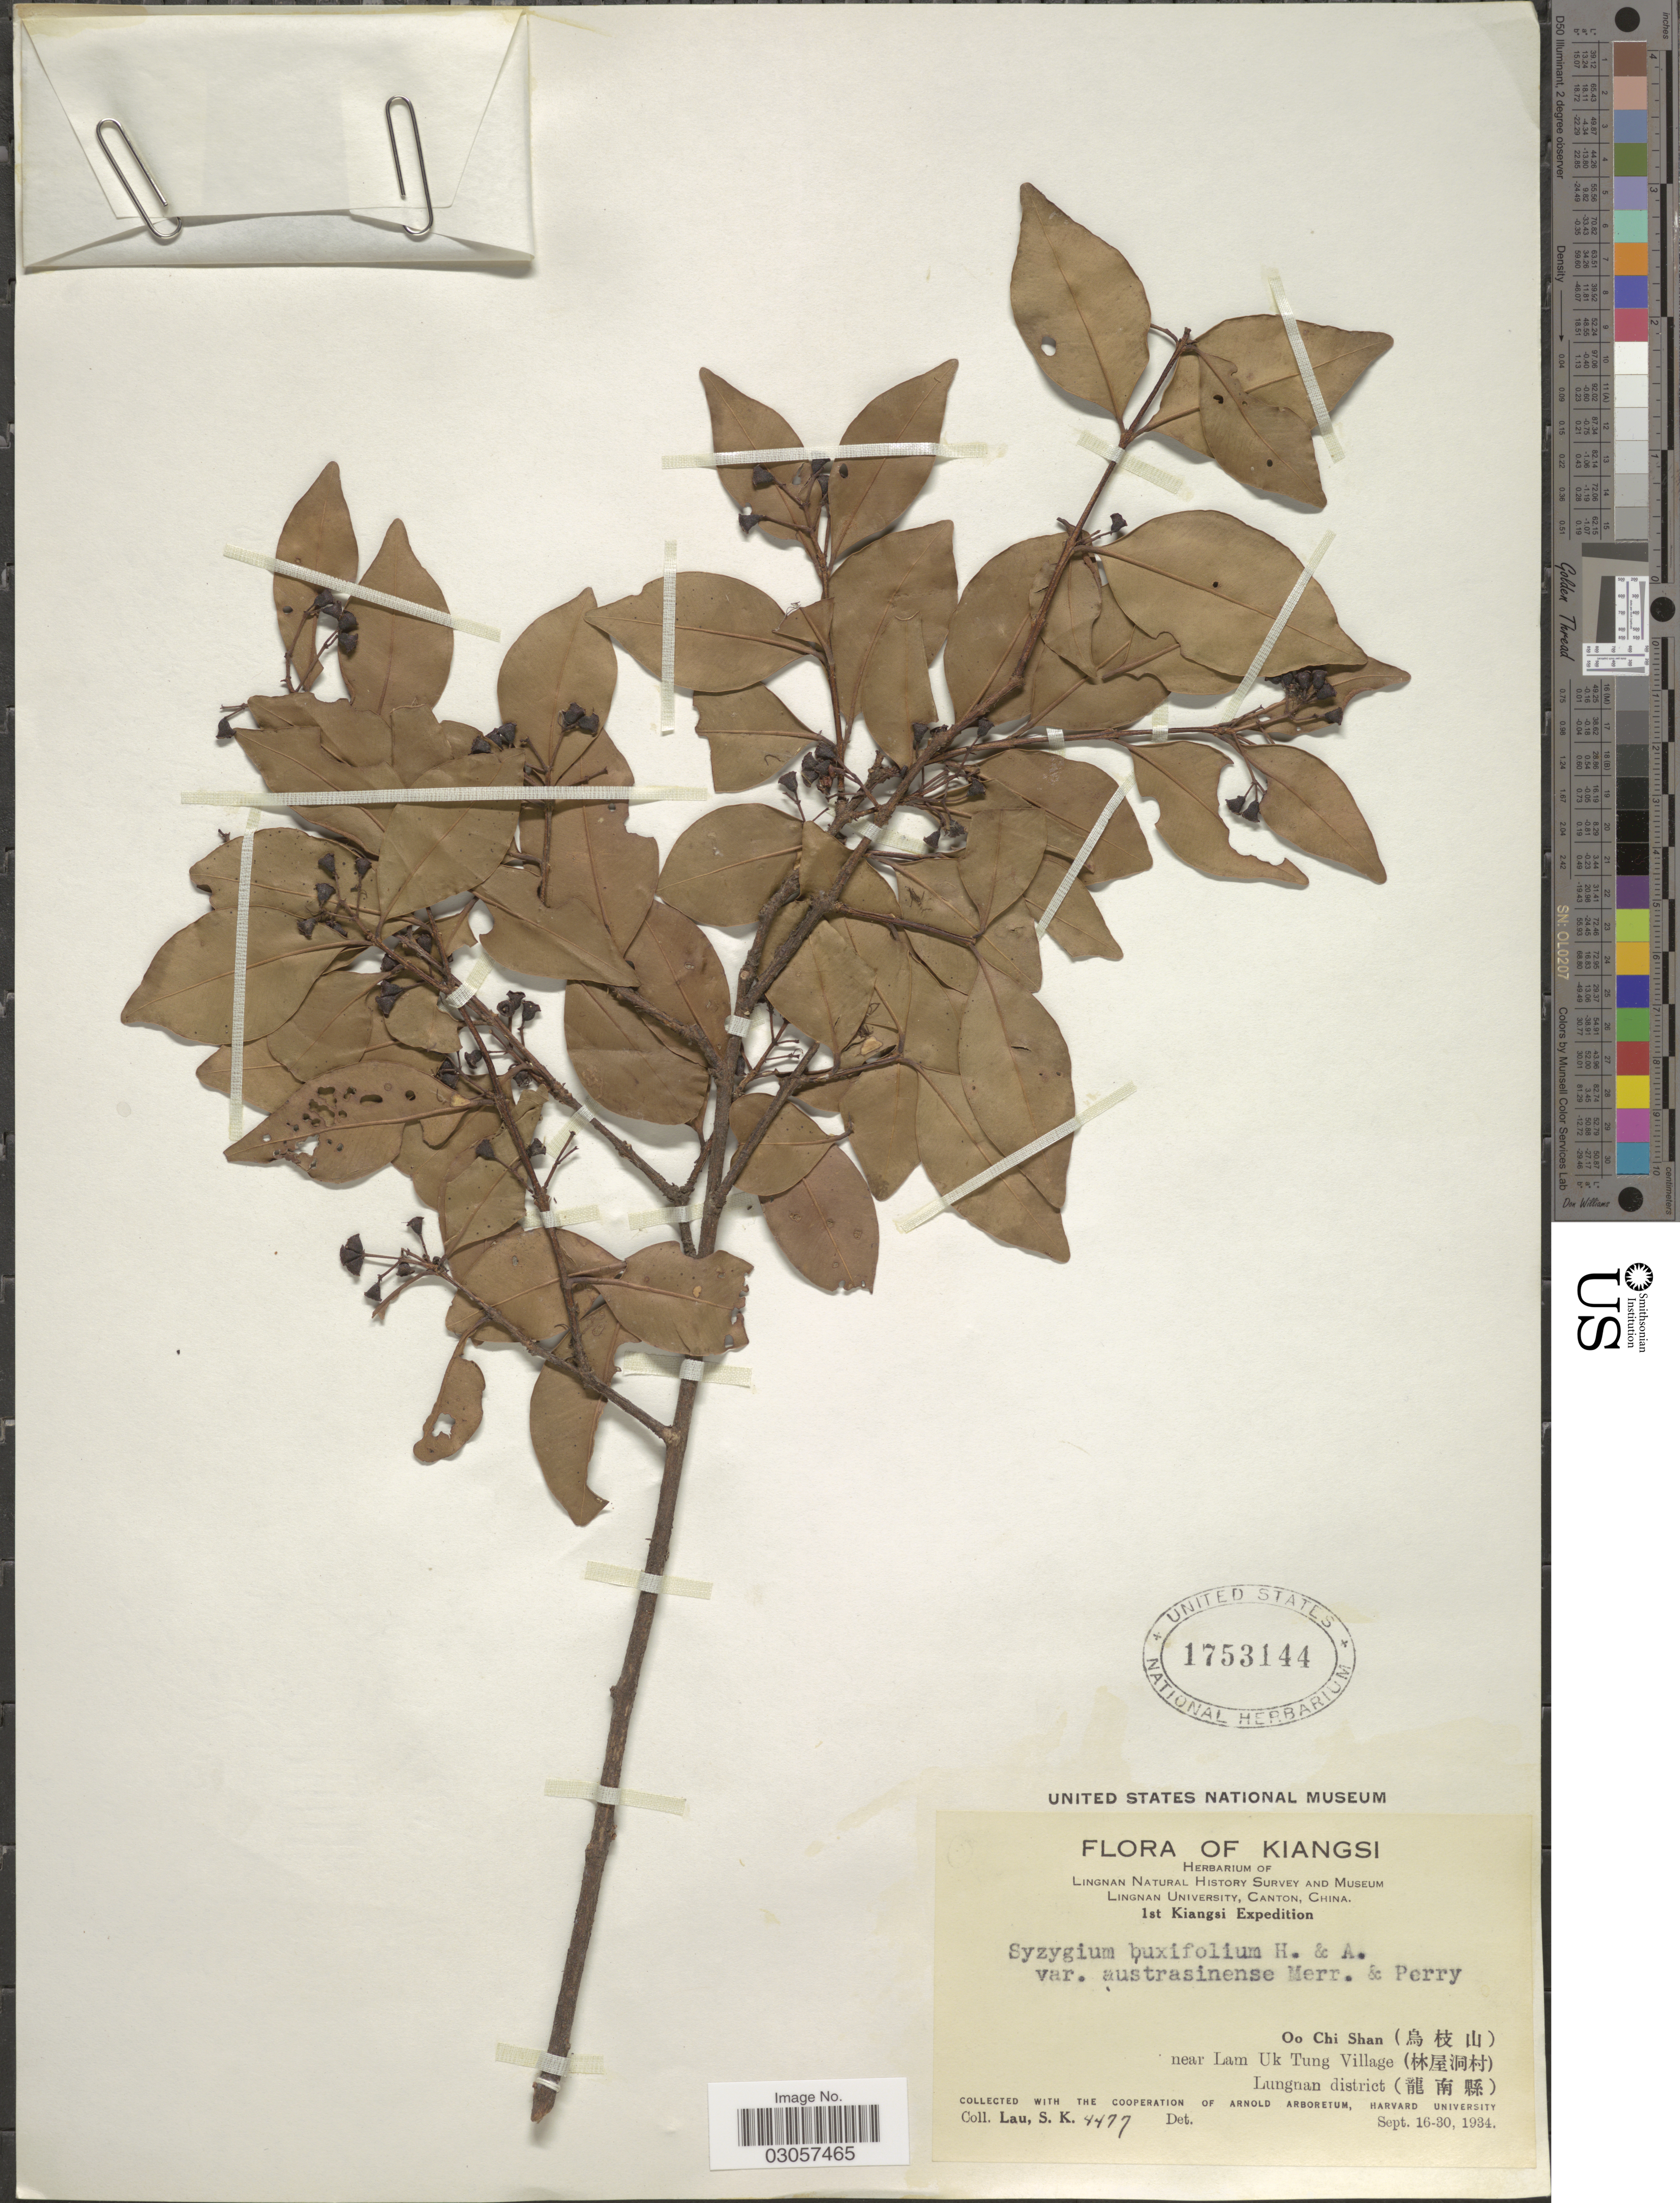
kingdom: Plantae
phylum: Tracheophyta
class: Magnoliopsida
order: Myrtales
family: Myrtaceae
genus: Syzygium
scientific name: Syzygium buxifolium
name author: Hook. & Arn.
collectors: S. K. Lau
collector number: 4477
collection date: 1934-09-16/1934-09-30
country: China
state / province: Jiangxi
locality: Kiangsi, Oo Chi Shan, near Lam Uk Tung Village, Lungnan district.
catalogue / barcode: US 1753144